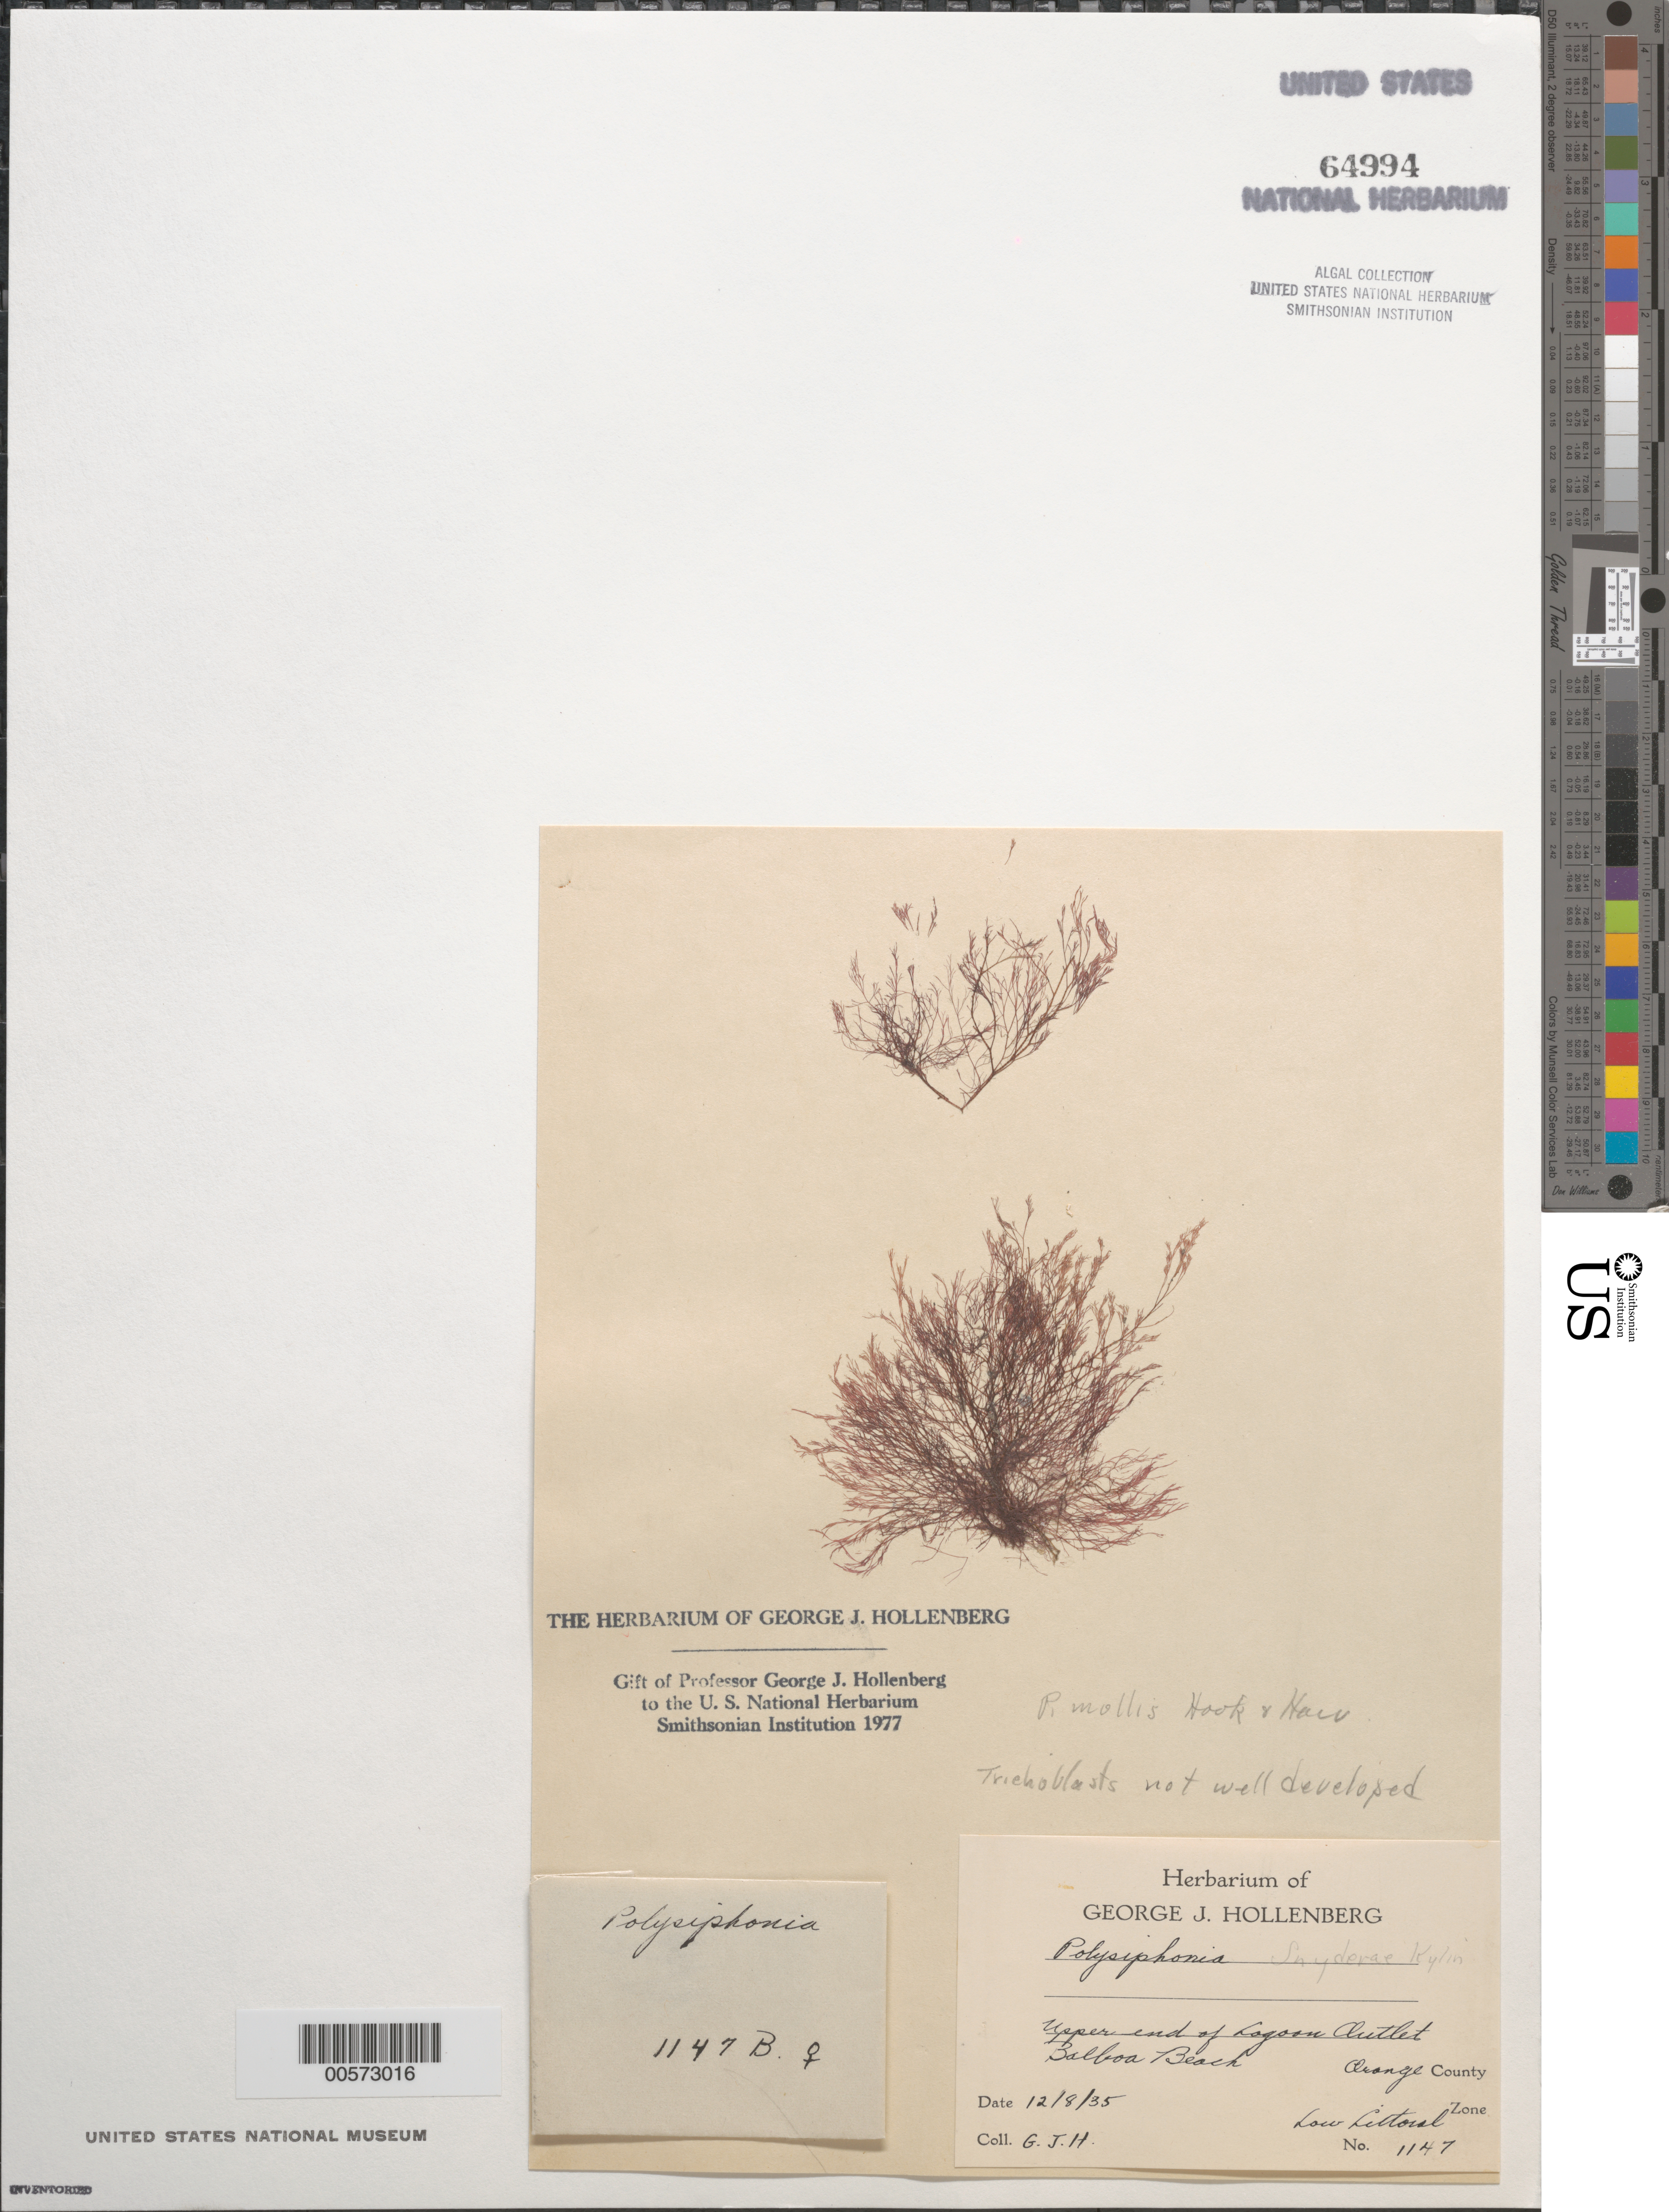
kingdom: Plantae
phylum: Rhodophyta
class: Florideophyceae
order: Ceramiales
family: Rhodomelaceae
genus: Polysiphonia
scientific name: Polysiphonia mollis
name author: Hook. f. & Harv.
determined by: Hollenberg, George J.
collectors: G. Hollenberg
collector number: GJH 1147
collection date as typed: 08 Dec 1935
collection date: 1935-12-08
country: United States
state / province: California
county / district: Orange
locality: Balboa Beach, lagoon outlet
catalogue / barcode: US 64994